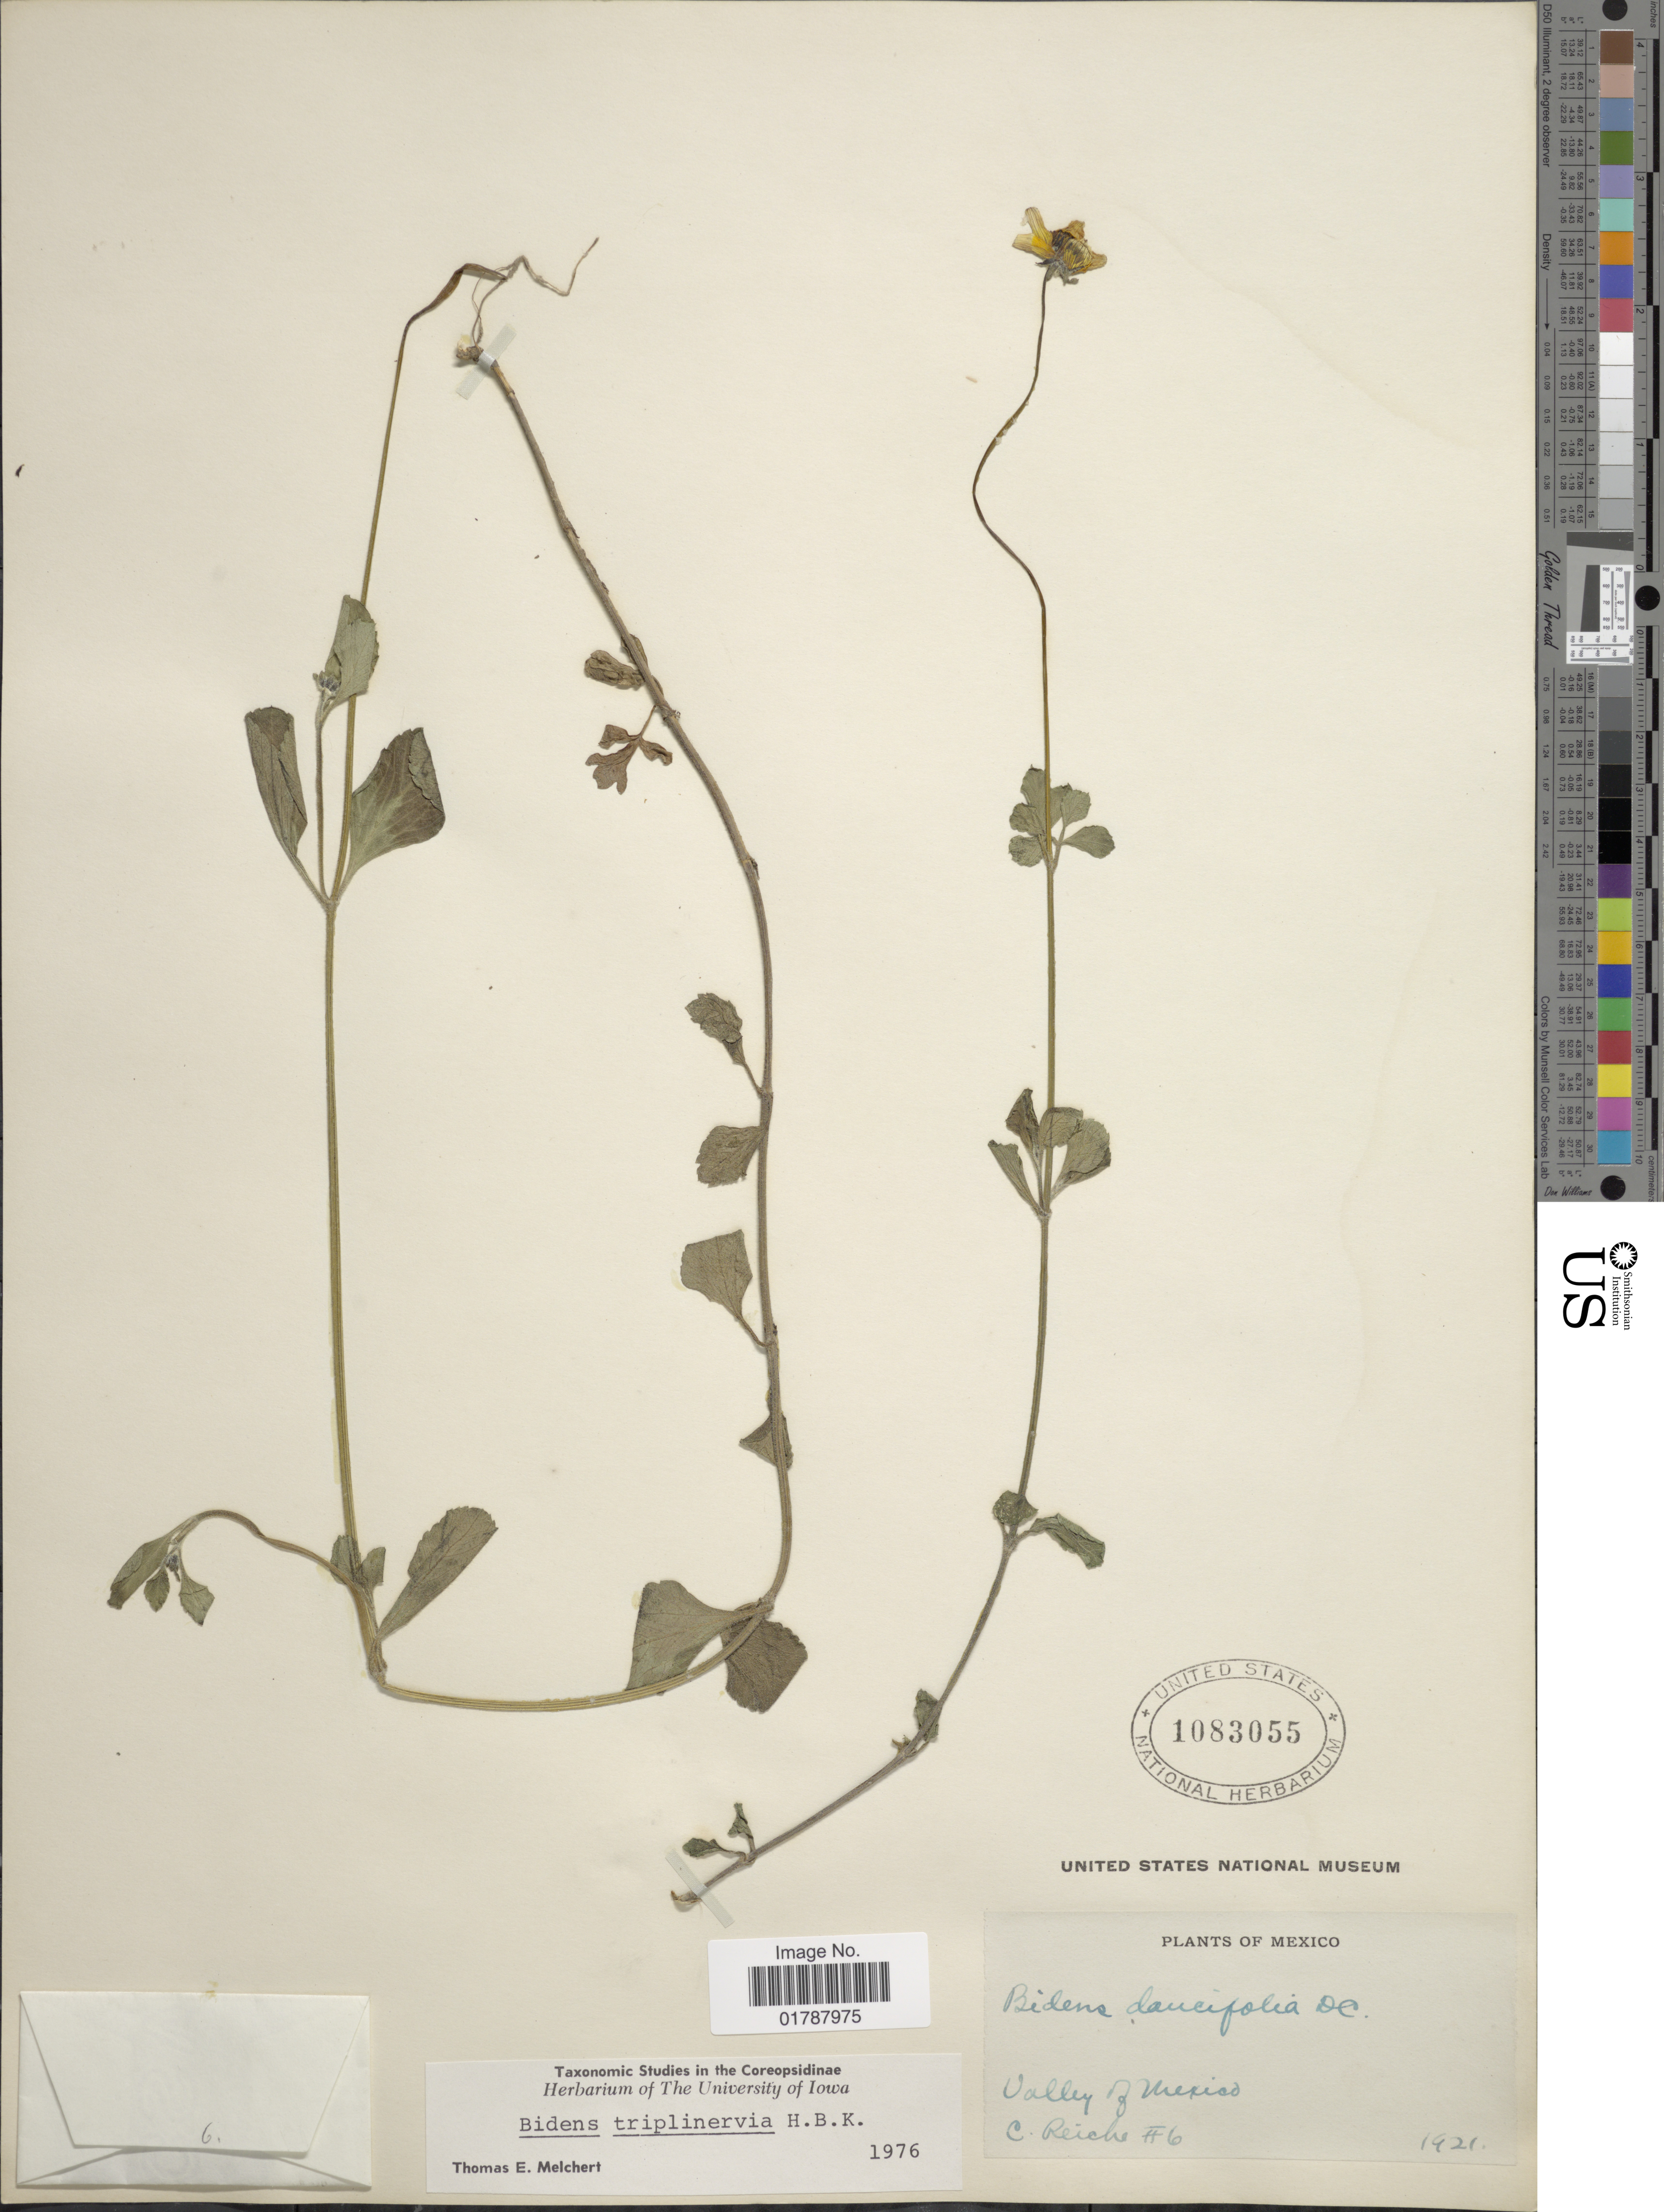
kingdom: Plantae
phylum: Tracheophyta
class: Magnoliopsida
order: Asterales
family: Asteraceae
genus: Bidens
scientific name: Bidens triplinervia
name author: Kunth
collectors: Reiche, C.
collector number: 6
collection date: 1921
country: Mexico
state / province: México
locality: Valley of Mexico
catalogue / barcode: US 1083055